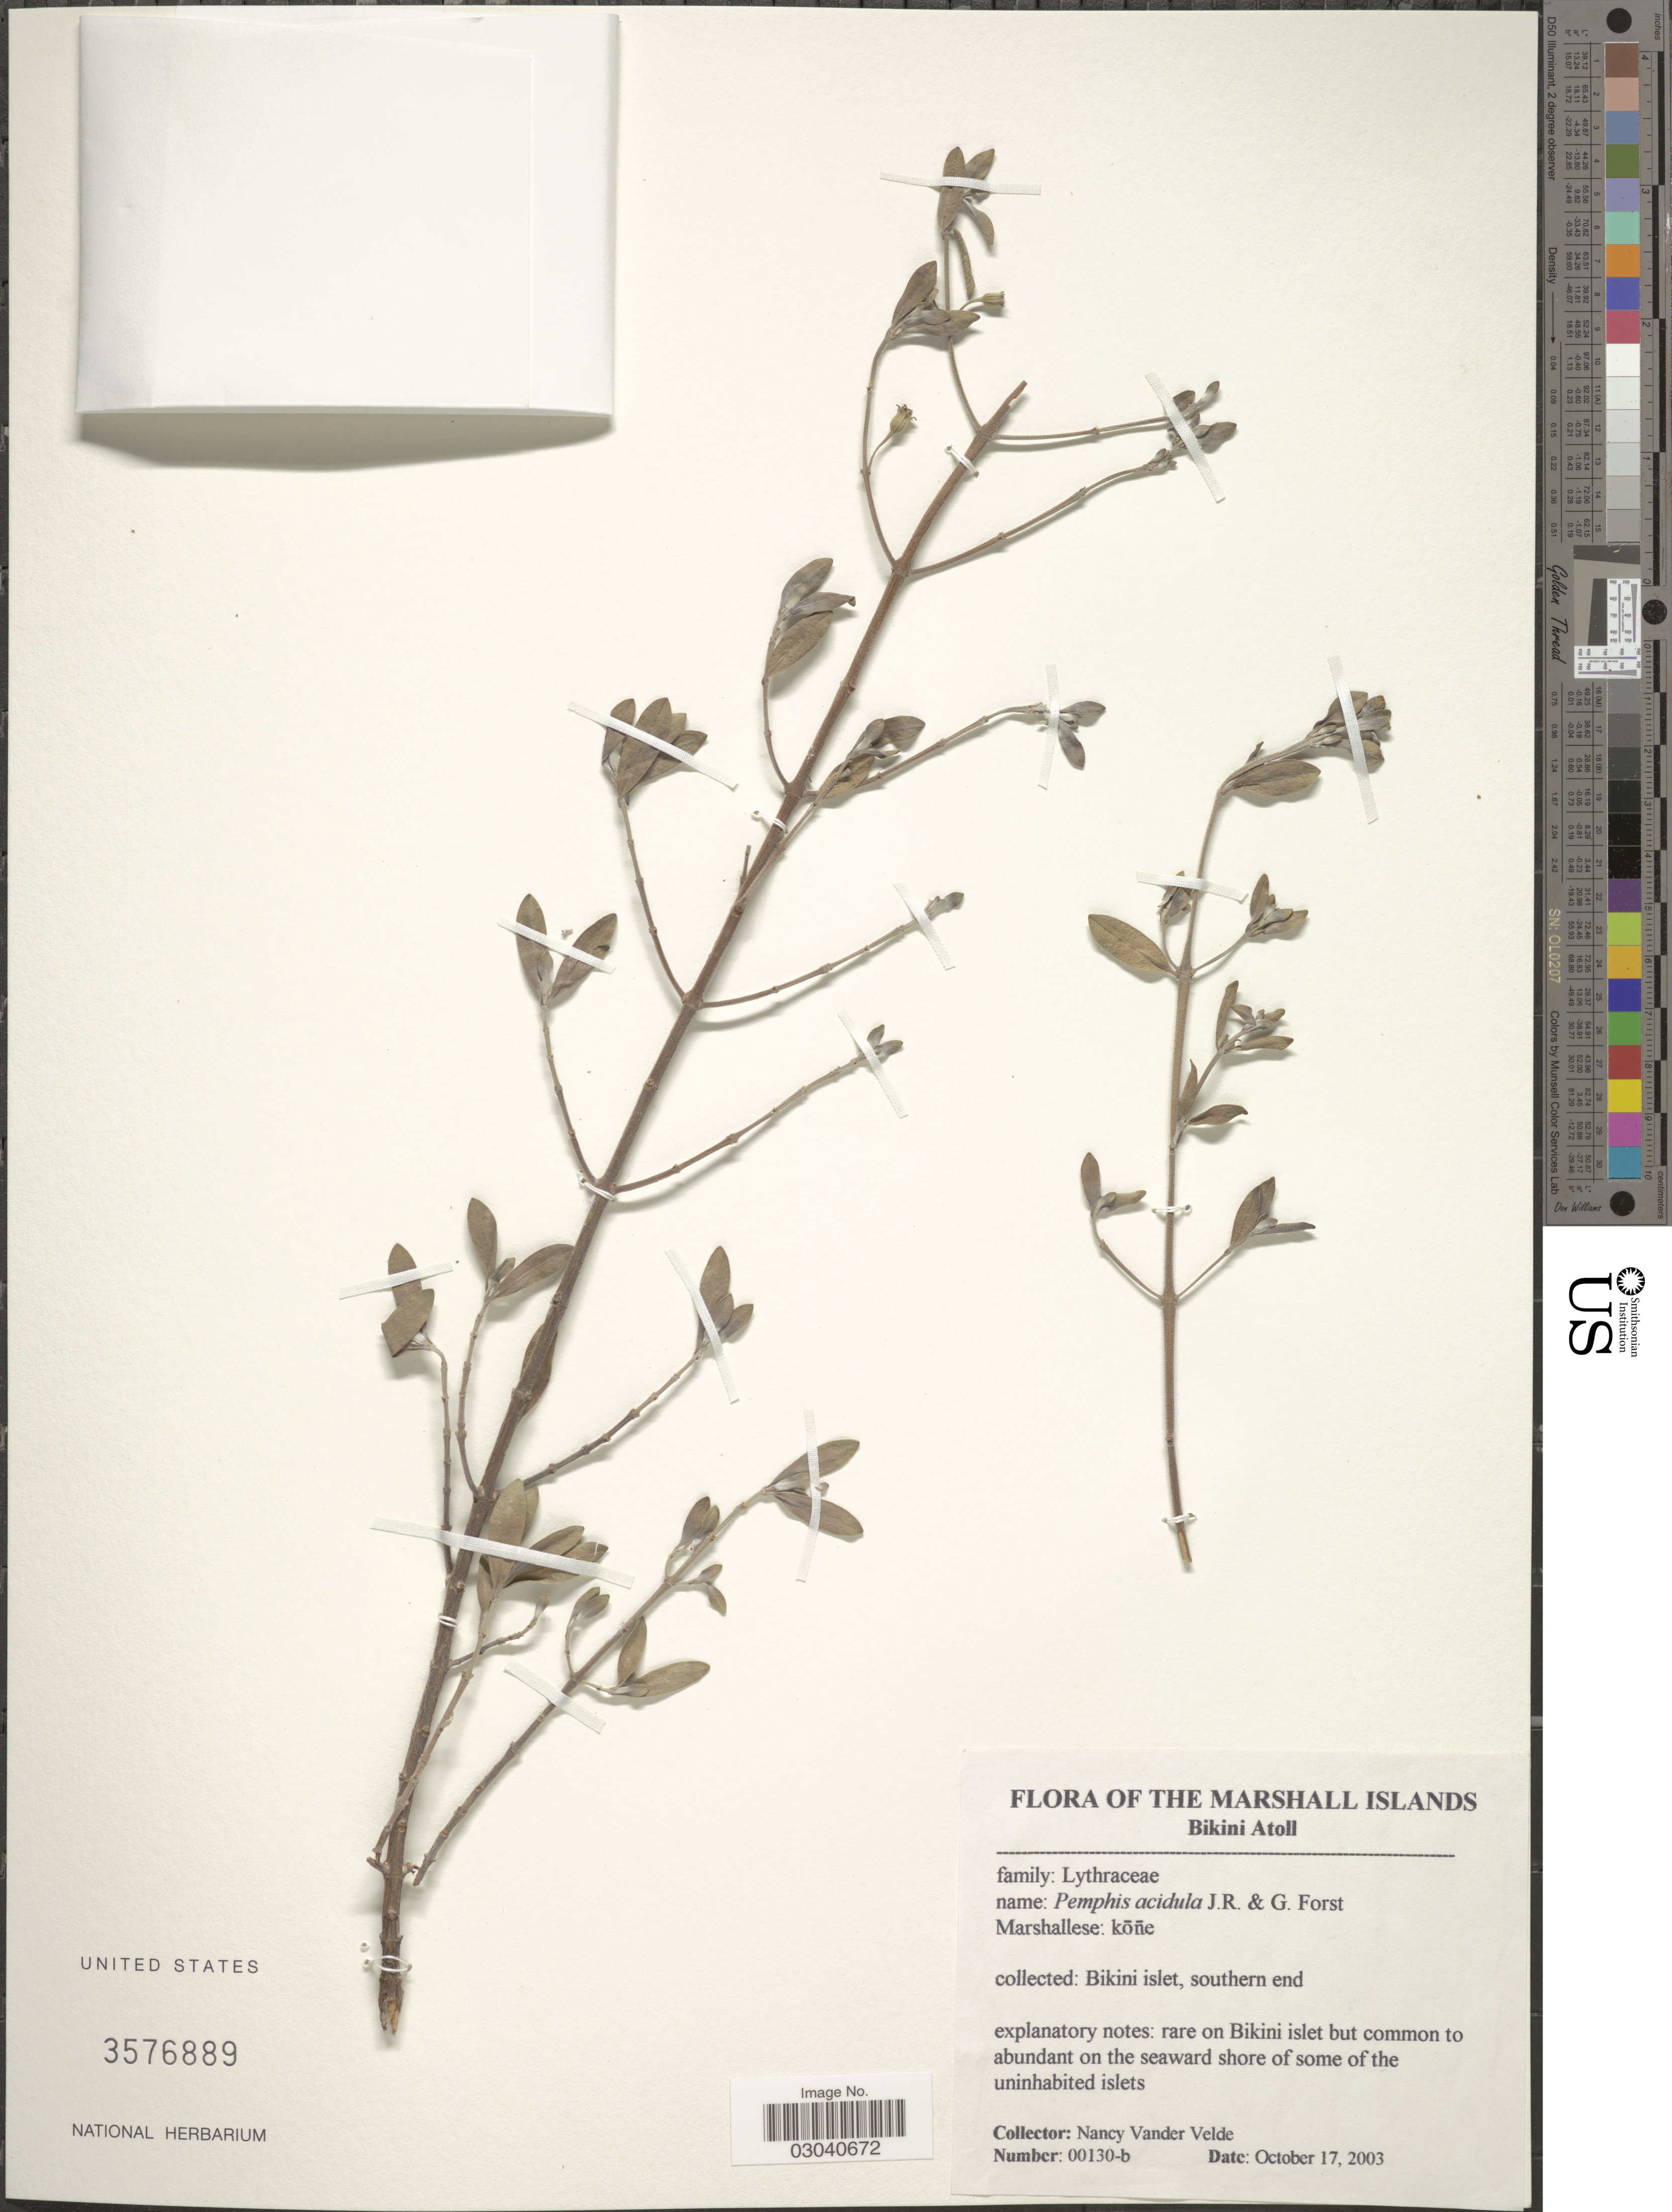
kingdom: Plantae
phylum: Tracheophyta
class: Magnoliopsida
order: Myrtales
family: Lythraceae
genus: Pemphis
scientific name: Pemphis acidula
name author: J.R. Forst. & G. Forst.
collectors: N. Vander Velde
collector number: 00130-b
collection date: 2003-10-17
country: Marshall Islands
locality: Bikini Atoll. Bikini islet, southern end.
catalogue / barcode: US 3576889